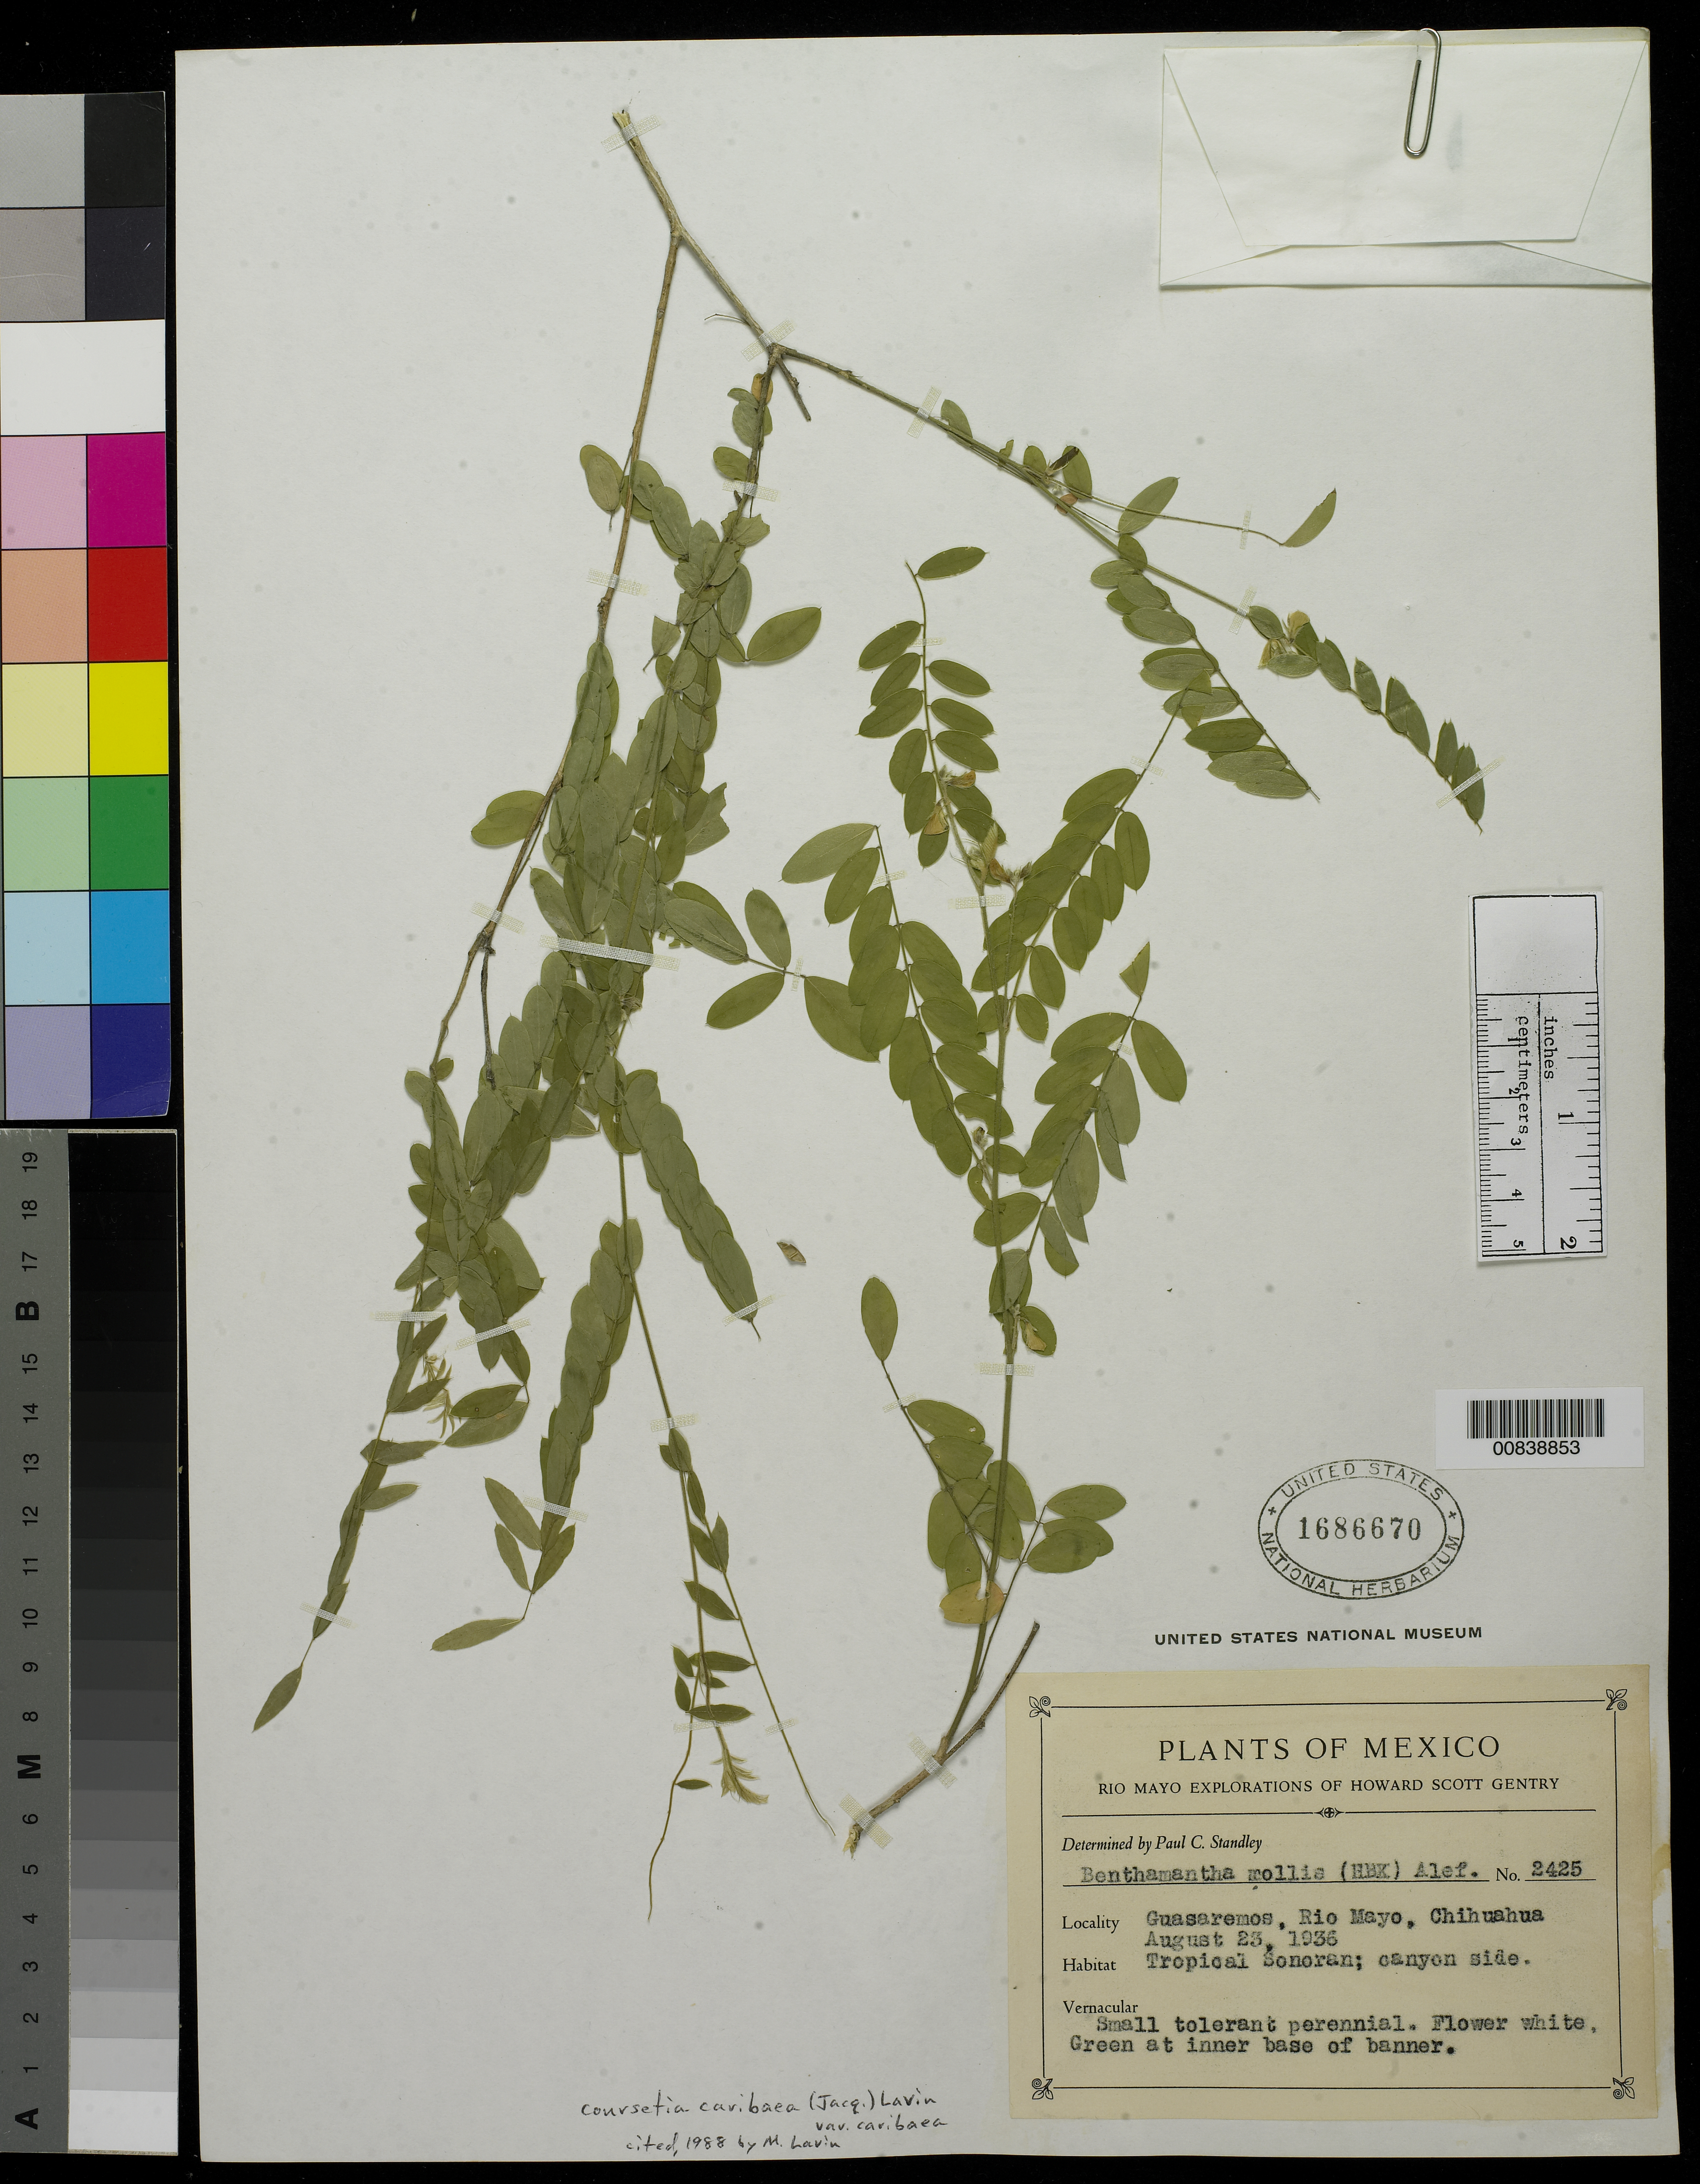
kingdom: Plantae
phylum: Tracheophyta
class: Magnoliopsida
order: Fabales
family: Fabaceae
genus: Coursetia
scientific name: Coursetia caribaea var. caribaea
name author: (Jacq.) Lavin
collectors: H. S. Gentry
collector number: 2425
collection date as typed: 23 Aug 1936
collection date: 1936-08-23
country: Mexico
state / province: Chihuahua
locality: Guasaremos, Río Mayo, Chihuahua.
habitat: Tropical Sonoran; canyon side.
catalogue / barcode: US 1686670